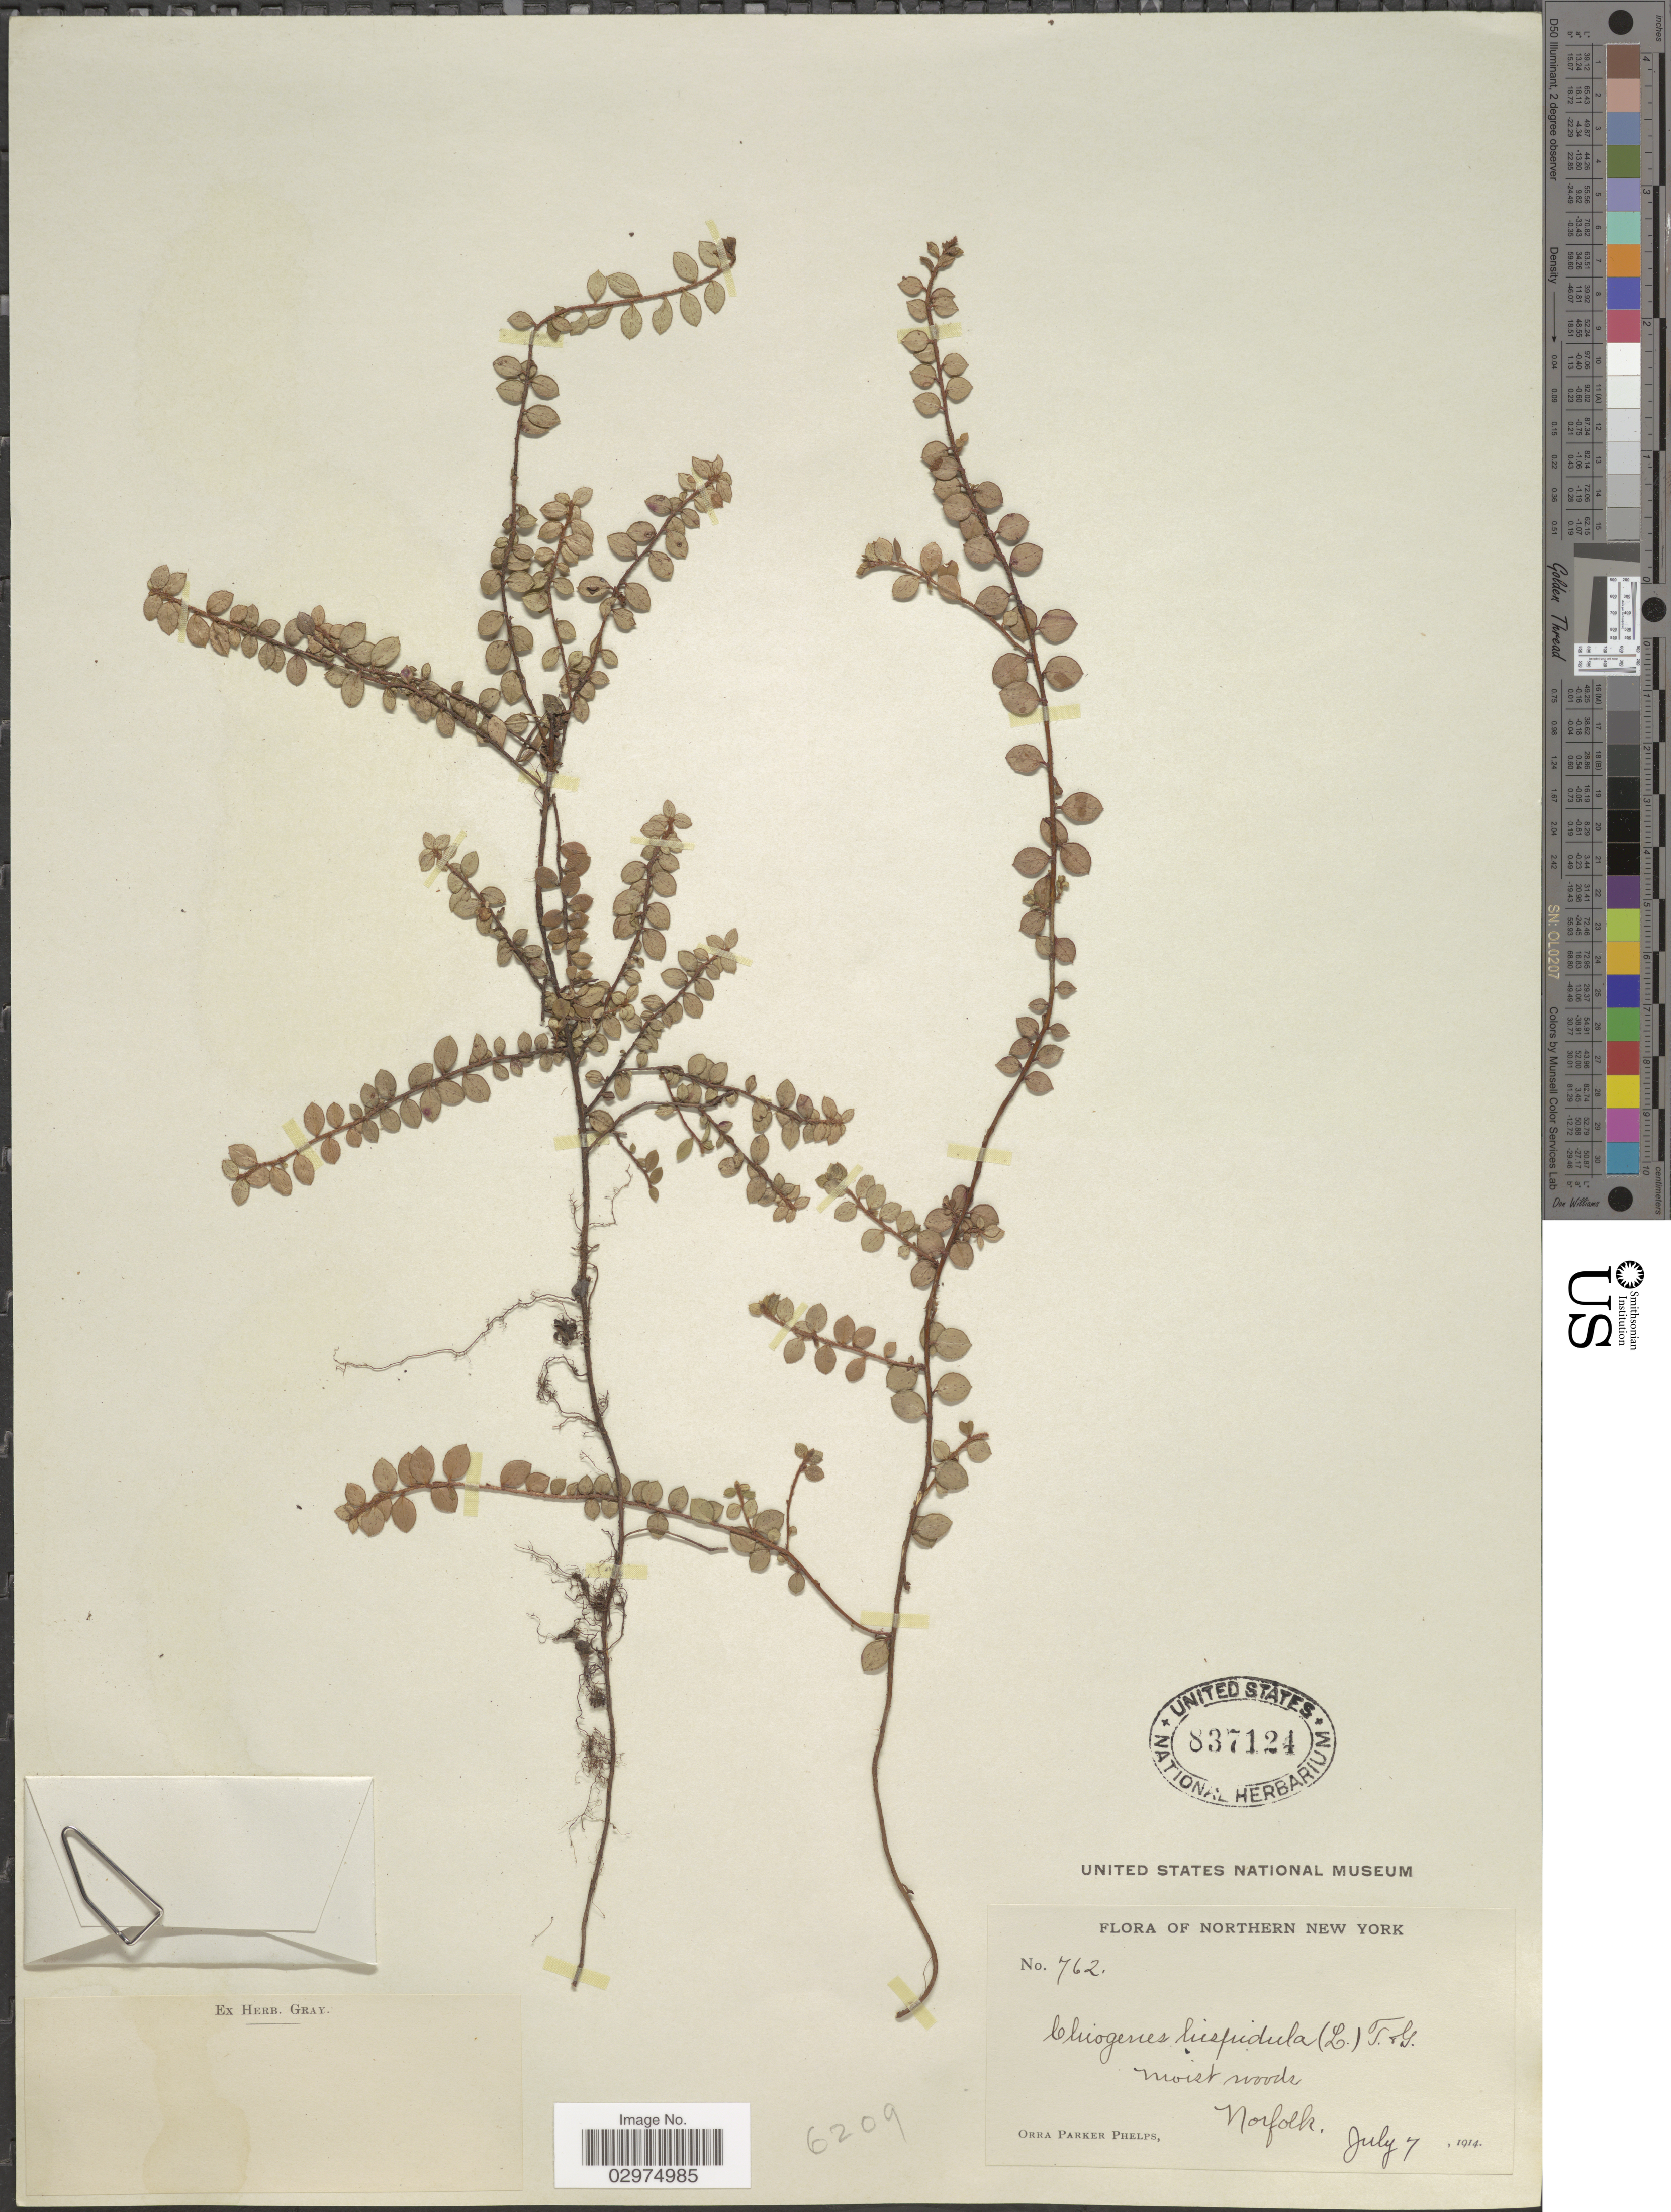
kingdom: Plantae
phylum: Tracheophyta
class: Magnoliopsida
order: Ericales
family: Ericaceae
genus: Gaultheria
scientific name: Gaultheria hispidula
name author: (L.) Muhl. ex Bigelow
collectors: O. P. Phelps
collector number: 762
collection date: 1914-07-07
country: United States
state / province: New York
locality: Northern New York. Norfolk.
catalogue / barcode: US 837124